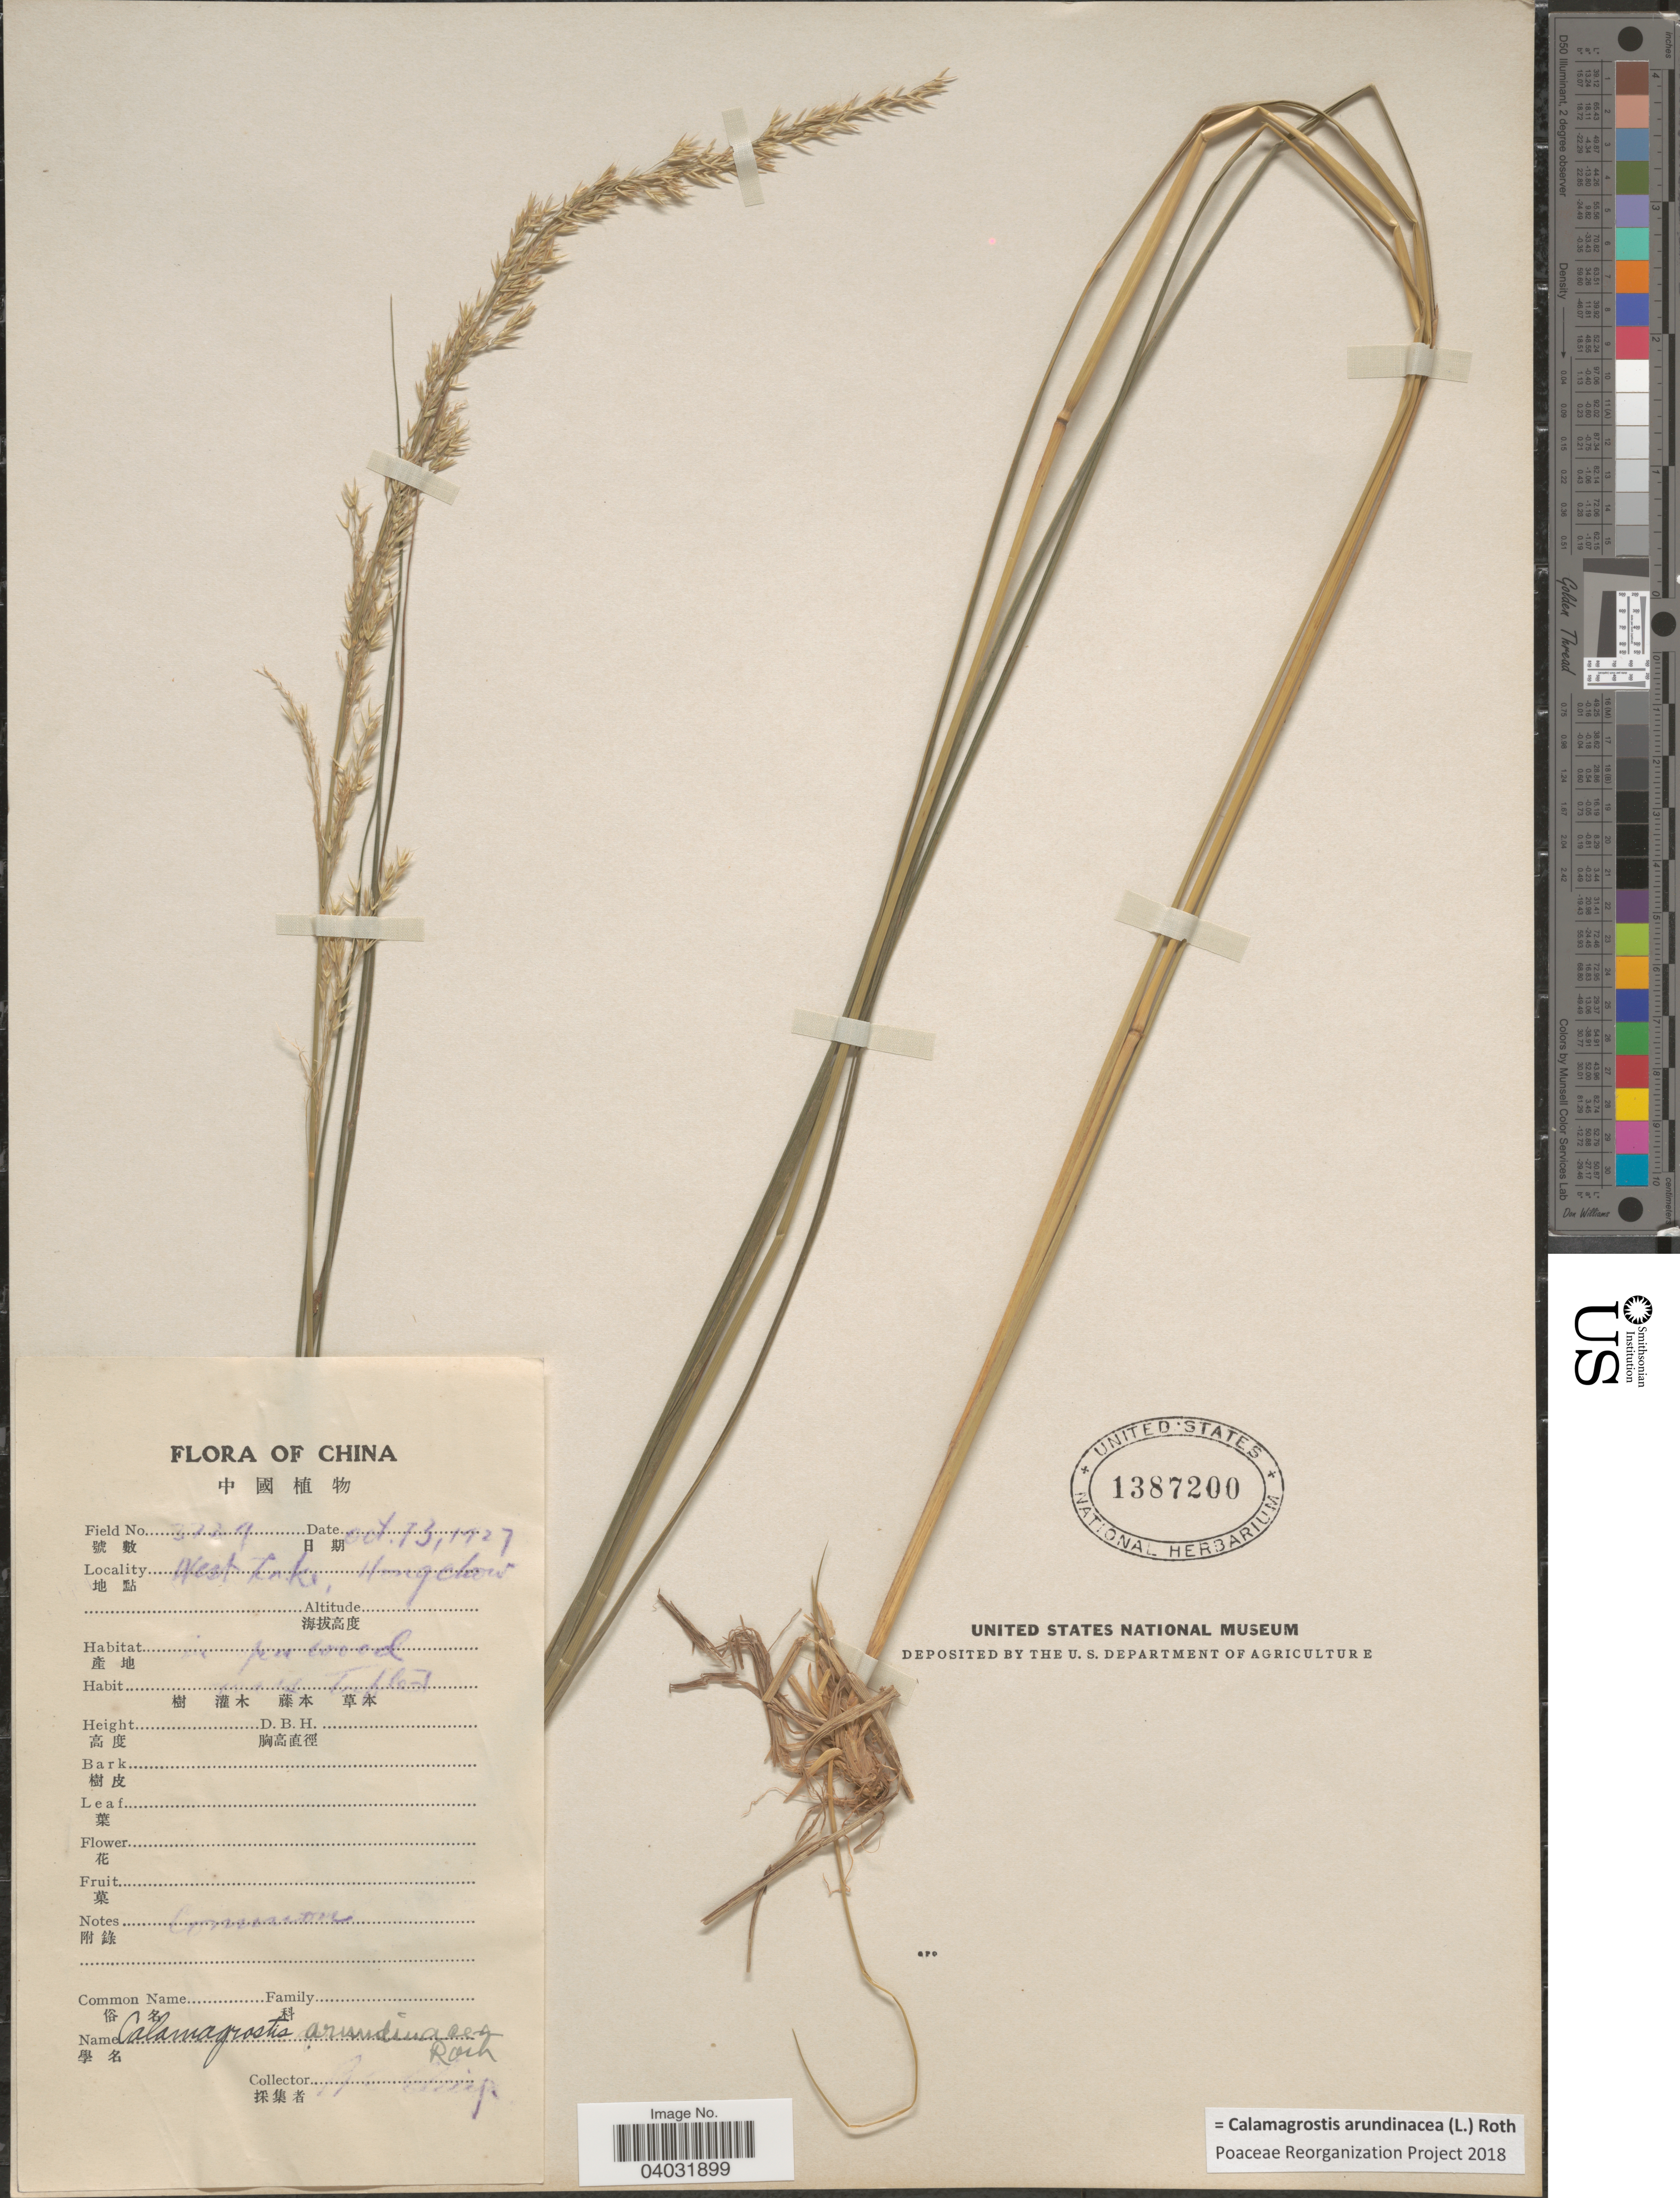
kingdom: Plantae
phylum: Tracheophyta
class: Liliopsida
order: Poales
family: Poaceae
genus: Calamagrostis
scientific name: Calamagrostis arundinacea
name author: (L.) Roth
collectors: R. C. Ching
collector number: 3729*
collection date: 1927-10-13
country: China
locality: West Lake, Hong Chow.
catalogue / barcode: US 1387200